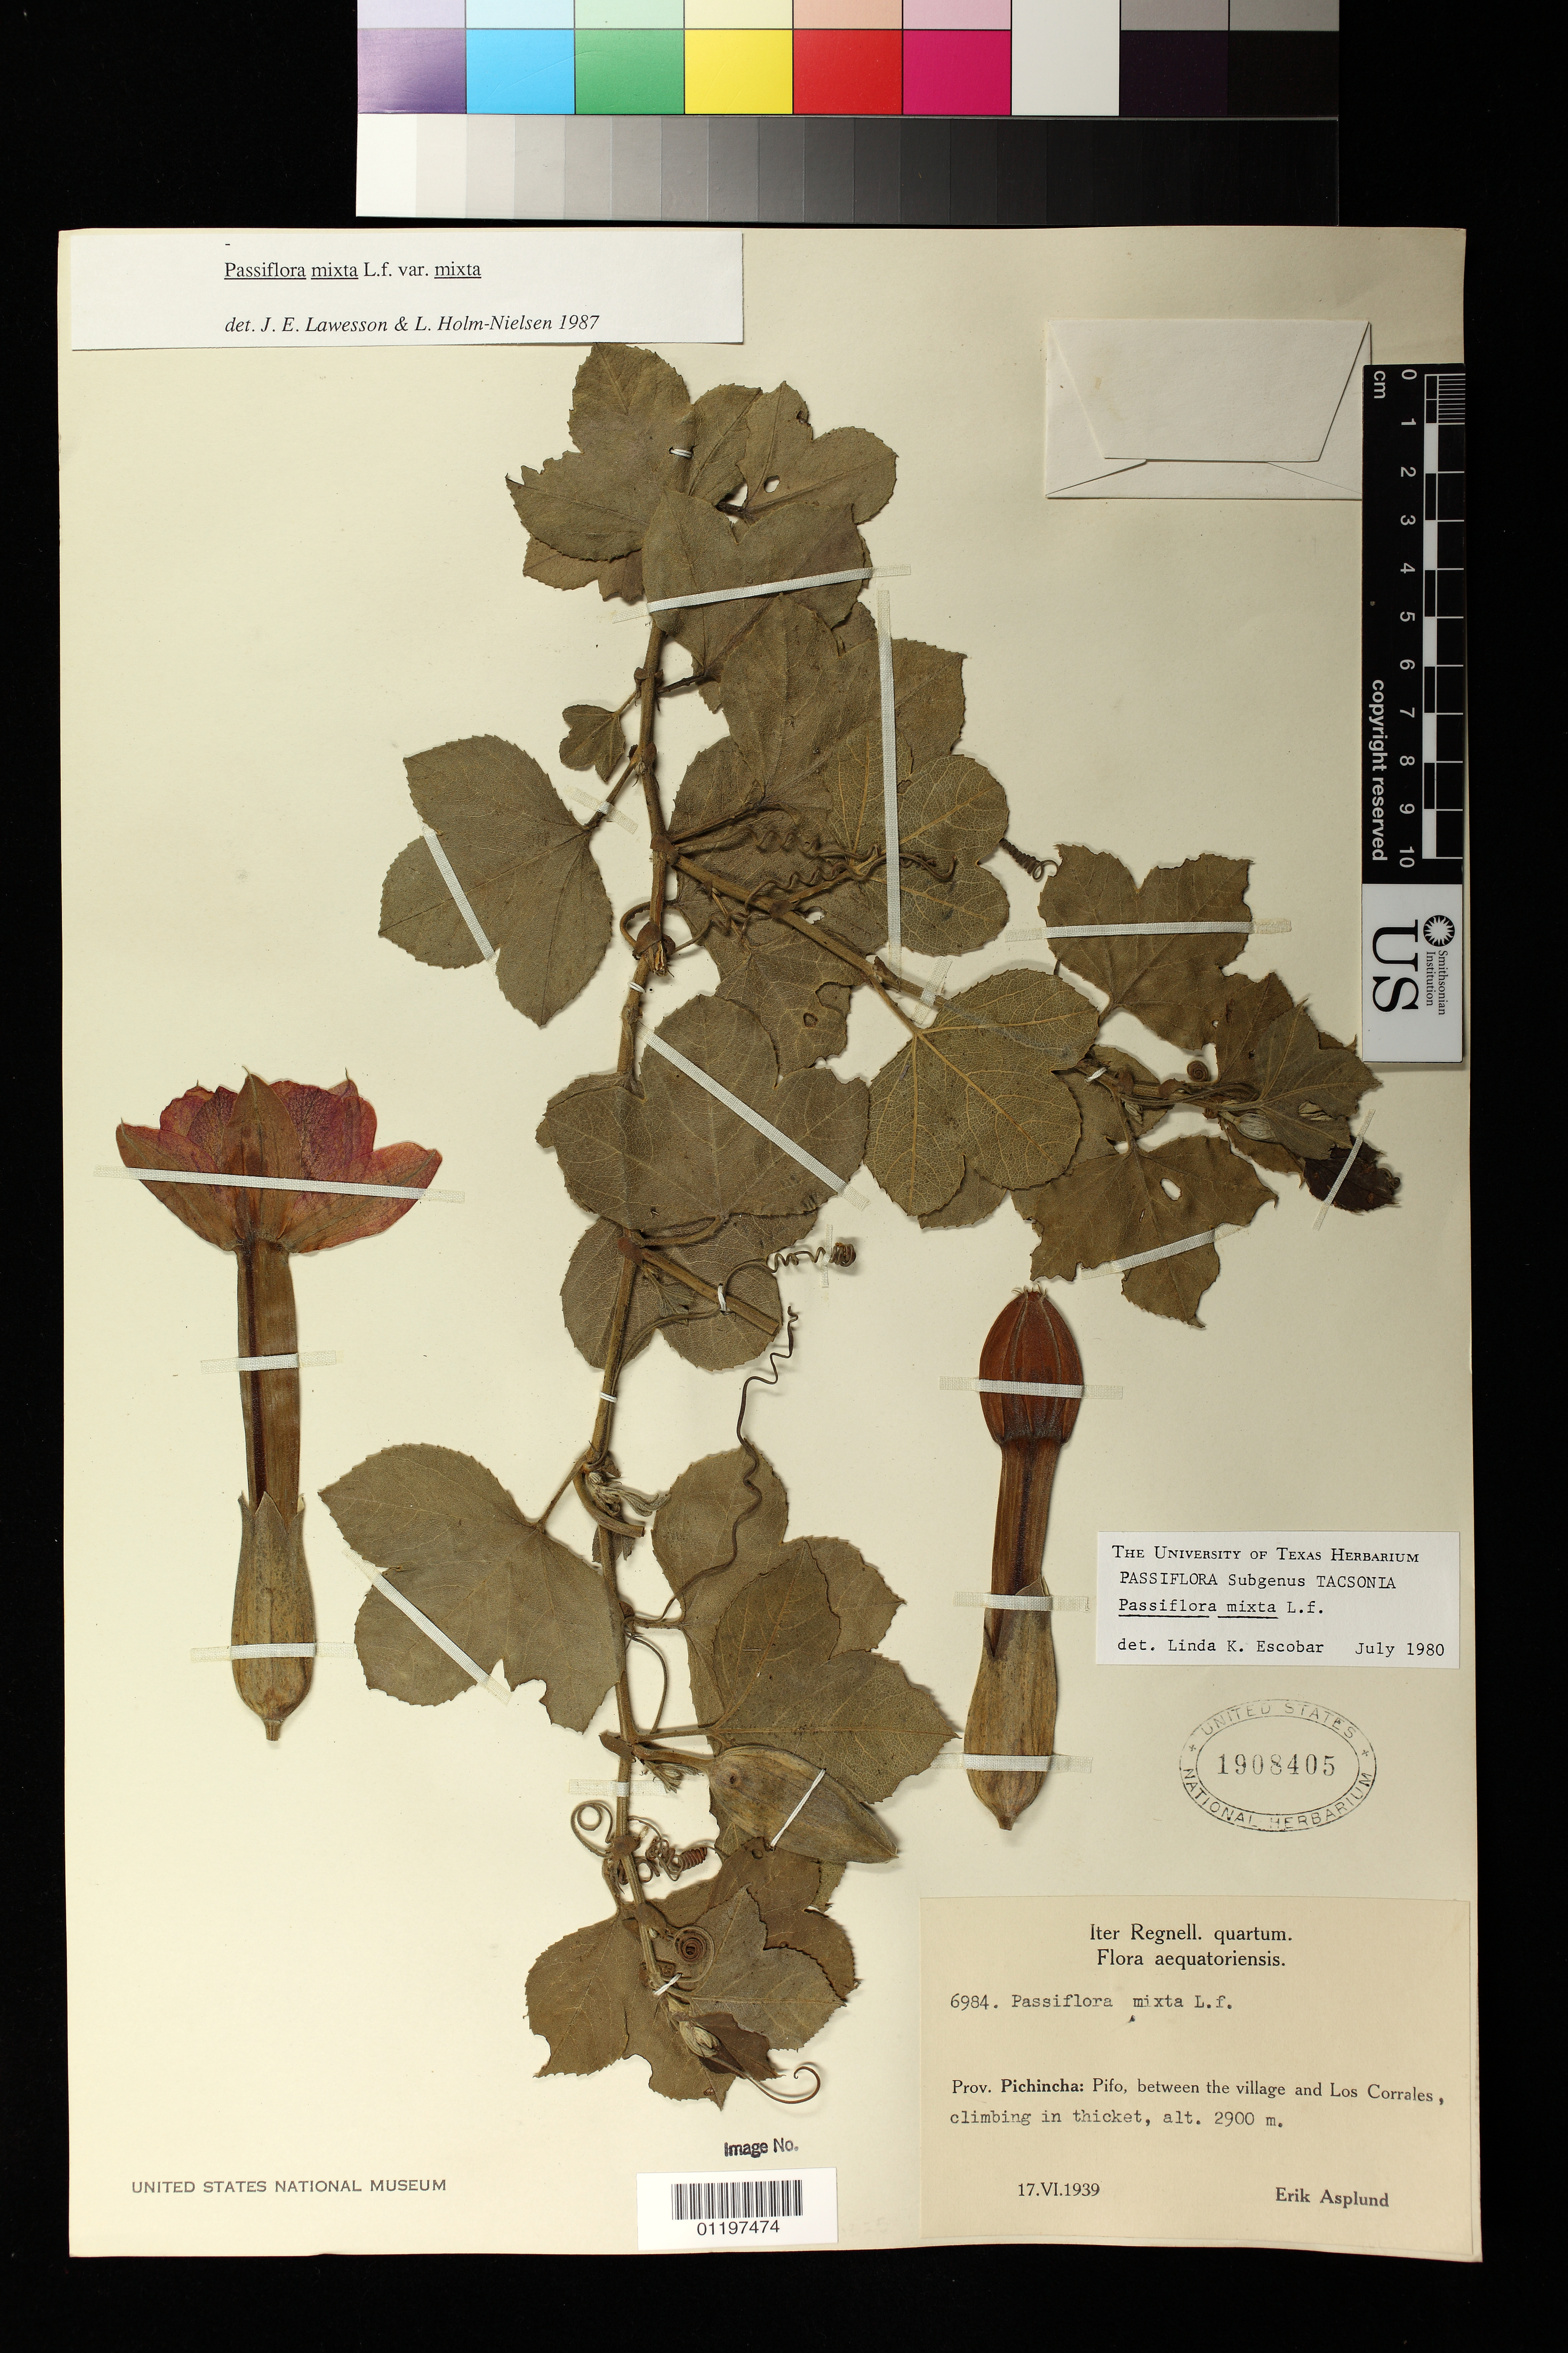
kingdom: Plantae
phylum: Tracheophyta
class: Magnoliopsida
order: Malpighiales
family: Passifloraceae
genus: Passiflora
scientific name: Passiflora mixta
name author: L. f.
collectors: E. Asplund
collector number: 6984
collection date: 1939-06-17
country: Ecuador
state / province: Pichincha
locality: Pifo, between the village and Los Corrales,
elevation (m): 2900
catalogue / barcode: US 1908405